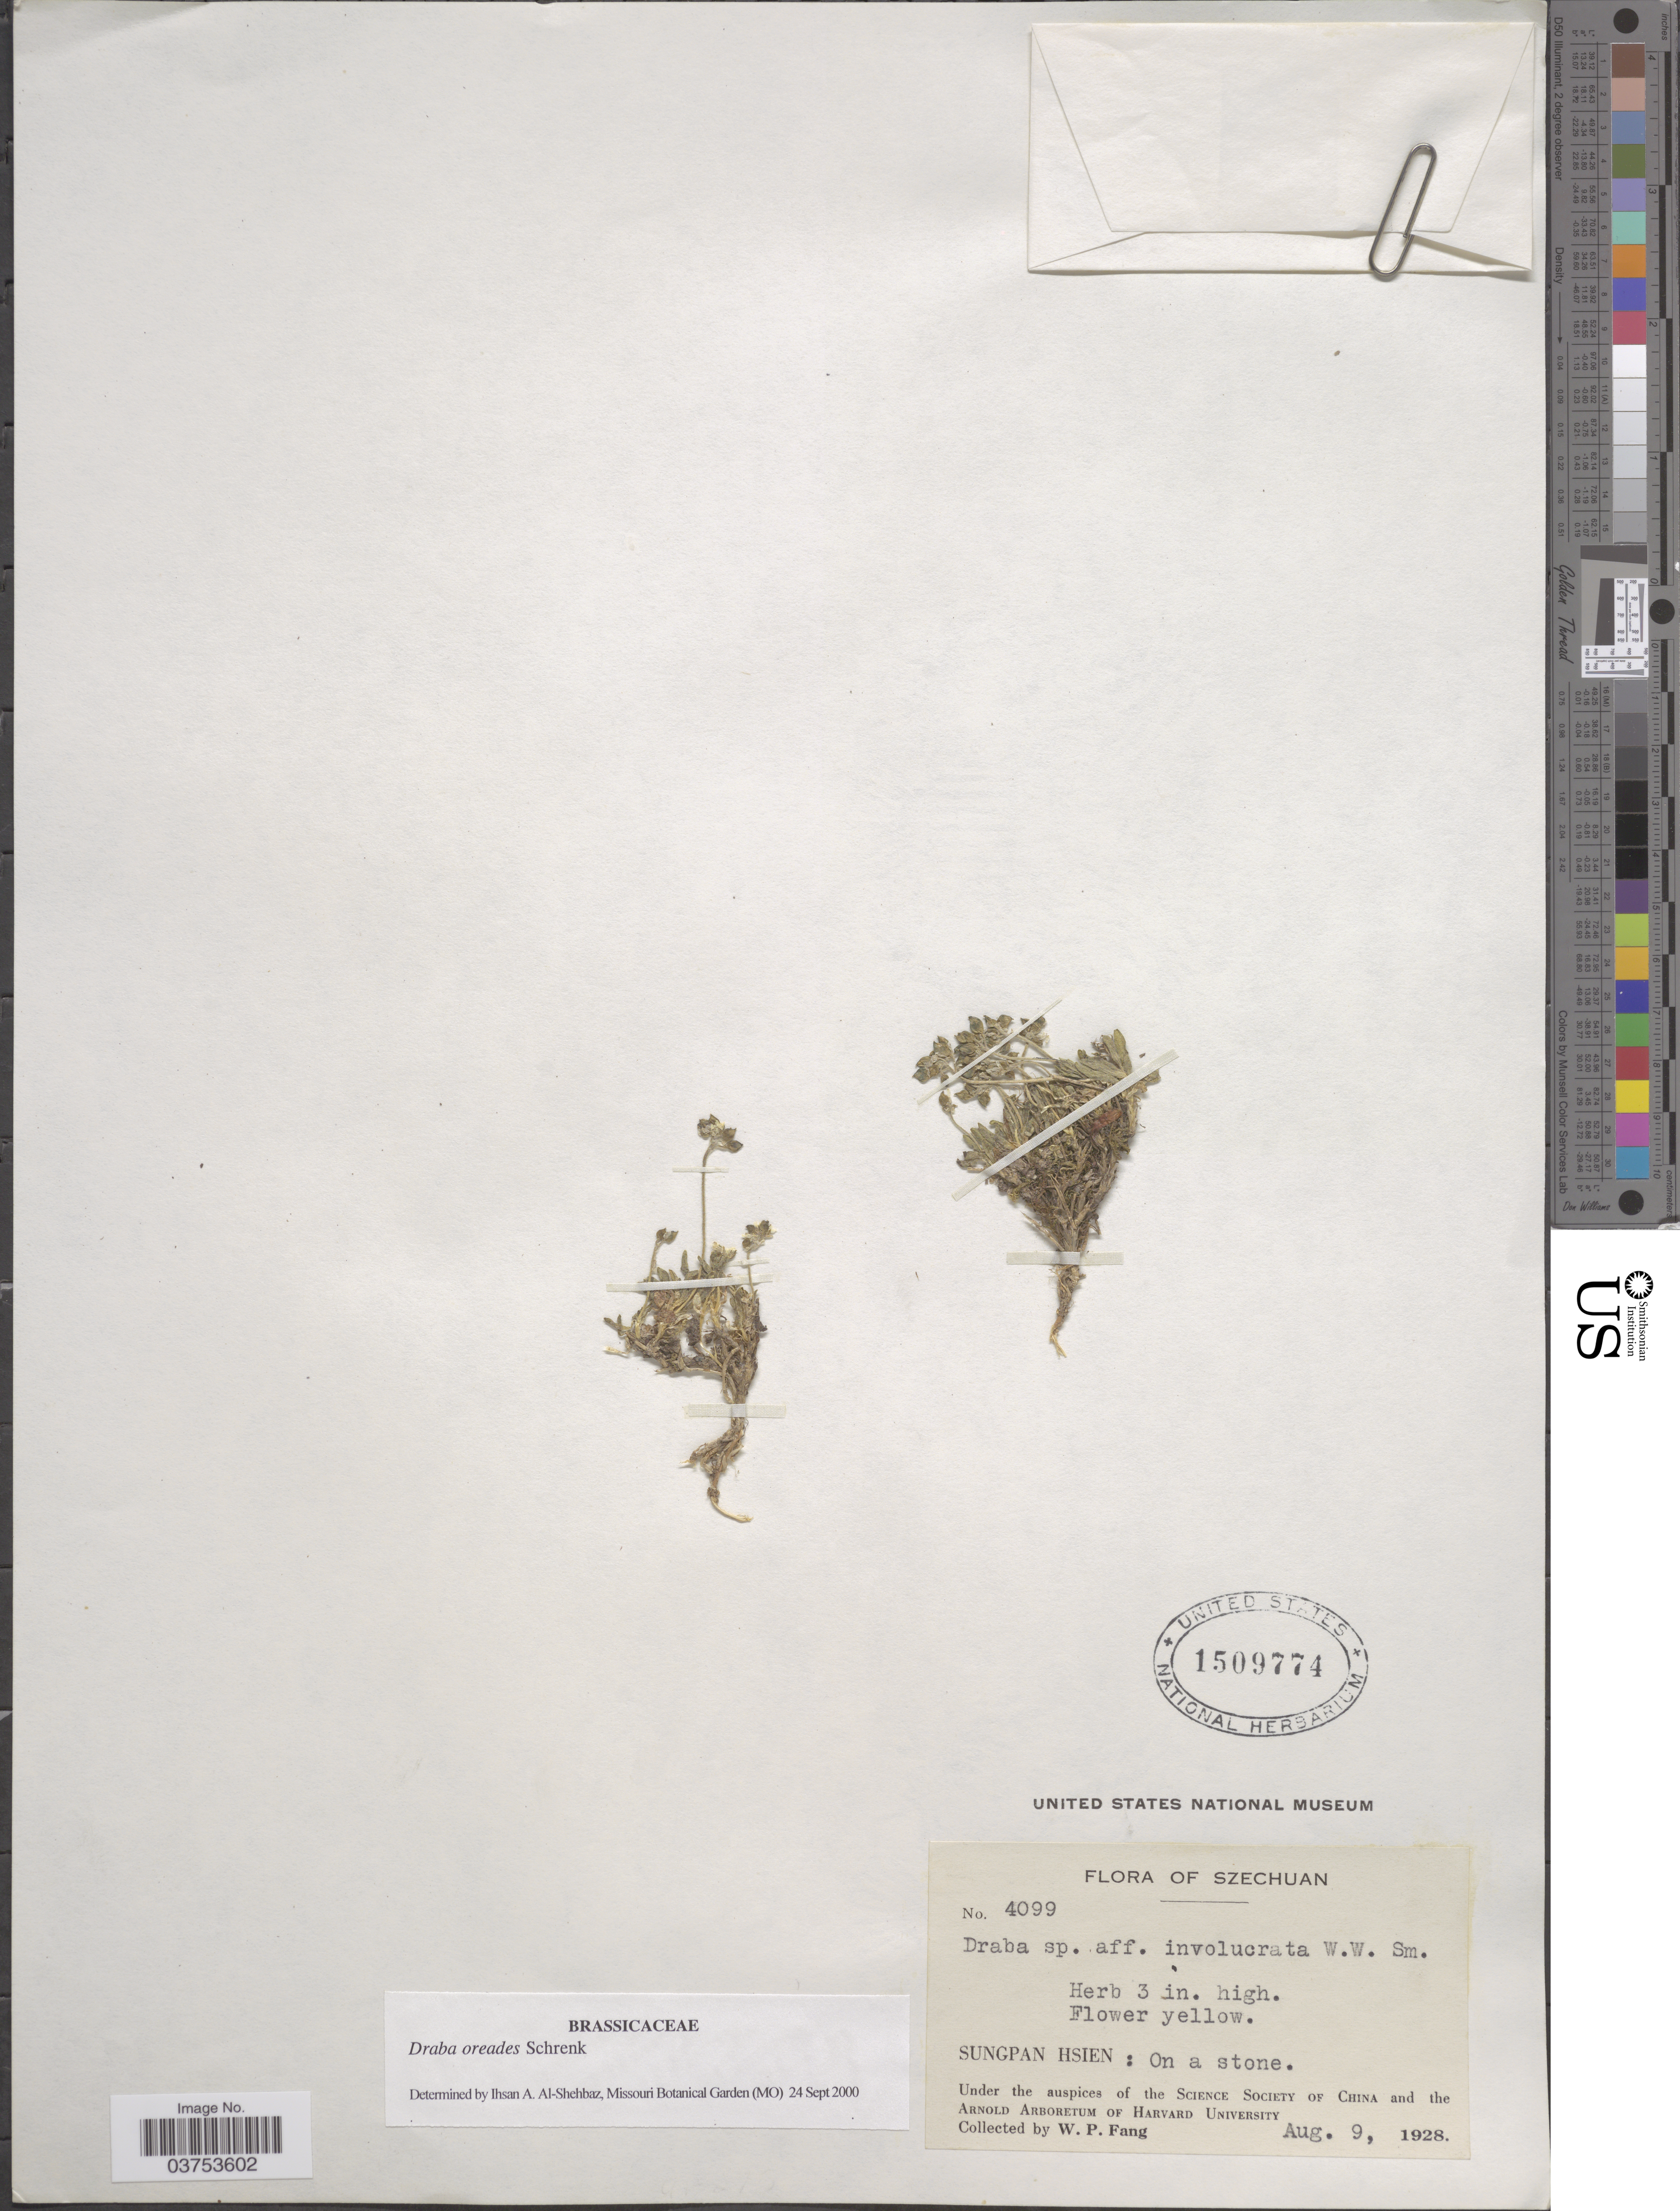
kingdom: Plantae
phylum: Tracheophyta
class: Magnoliopsida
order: Brassicales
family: Brassicaceae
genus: Draba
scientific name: Draba oreadum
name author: Maire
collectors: W. P. Fang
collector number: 4099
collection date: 1928-08-09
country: China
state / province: Sichuan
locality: Szechuan. Sungpan Hsien: On a stone.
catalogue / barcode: US 1509774